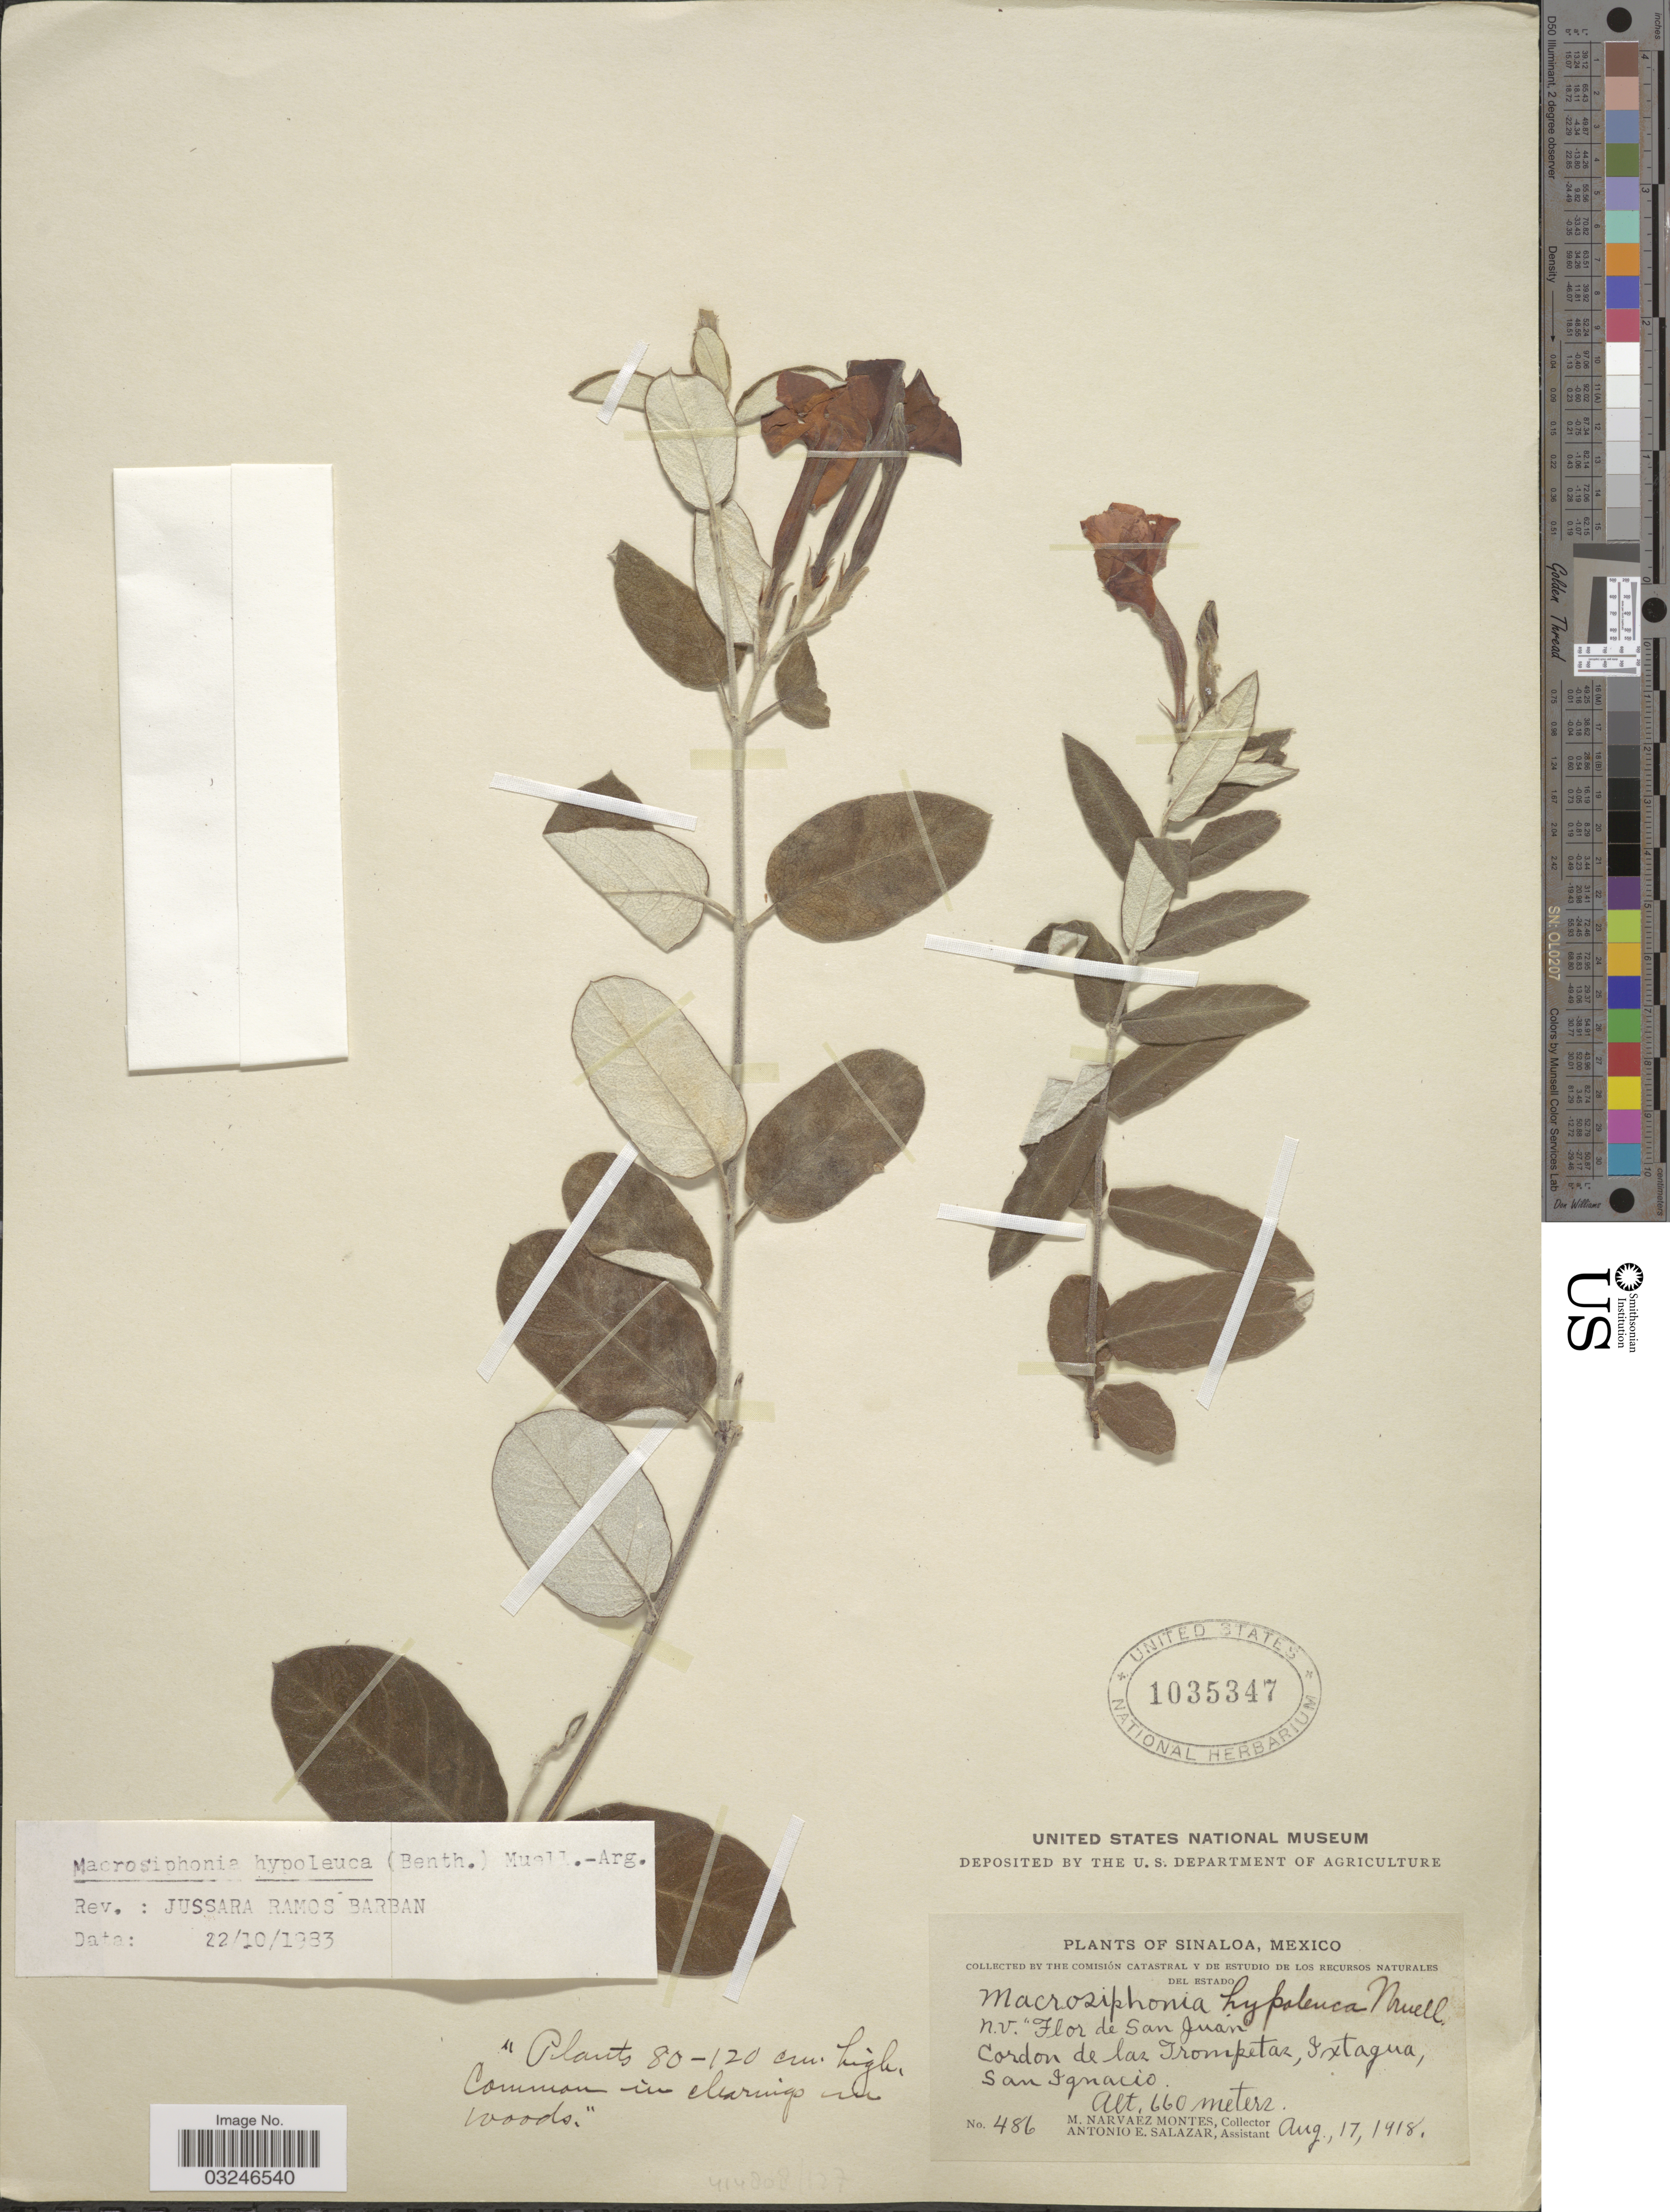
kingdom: Plantae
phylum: Tracheophyta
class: Magnoliopsida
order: Gentianales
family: Apocynaceae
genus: Macrosiphonia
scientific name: Macrosiphonia hypoleuca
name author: (Benth.) Müll. Arg.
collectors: M. Narvaez-Montes & A. E. Salazar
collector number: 486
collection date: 1918-08-17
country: Mexico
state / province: Sinaloa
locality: Cordon de las Trompetas, Ixtagua, San Ignacio.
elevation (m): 660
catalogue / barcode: US 1035347